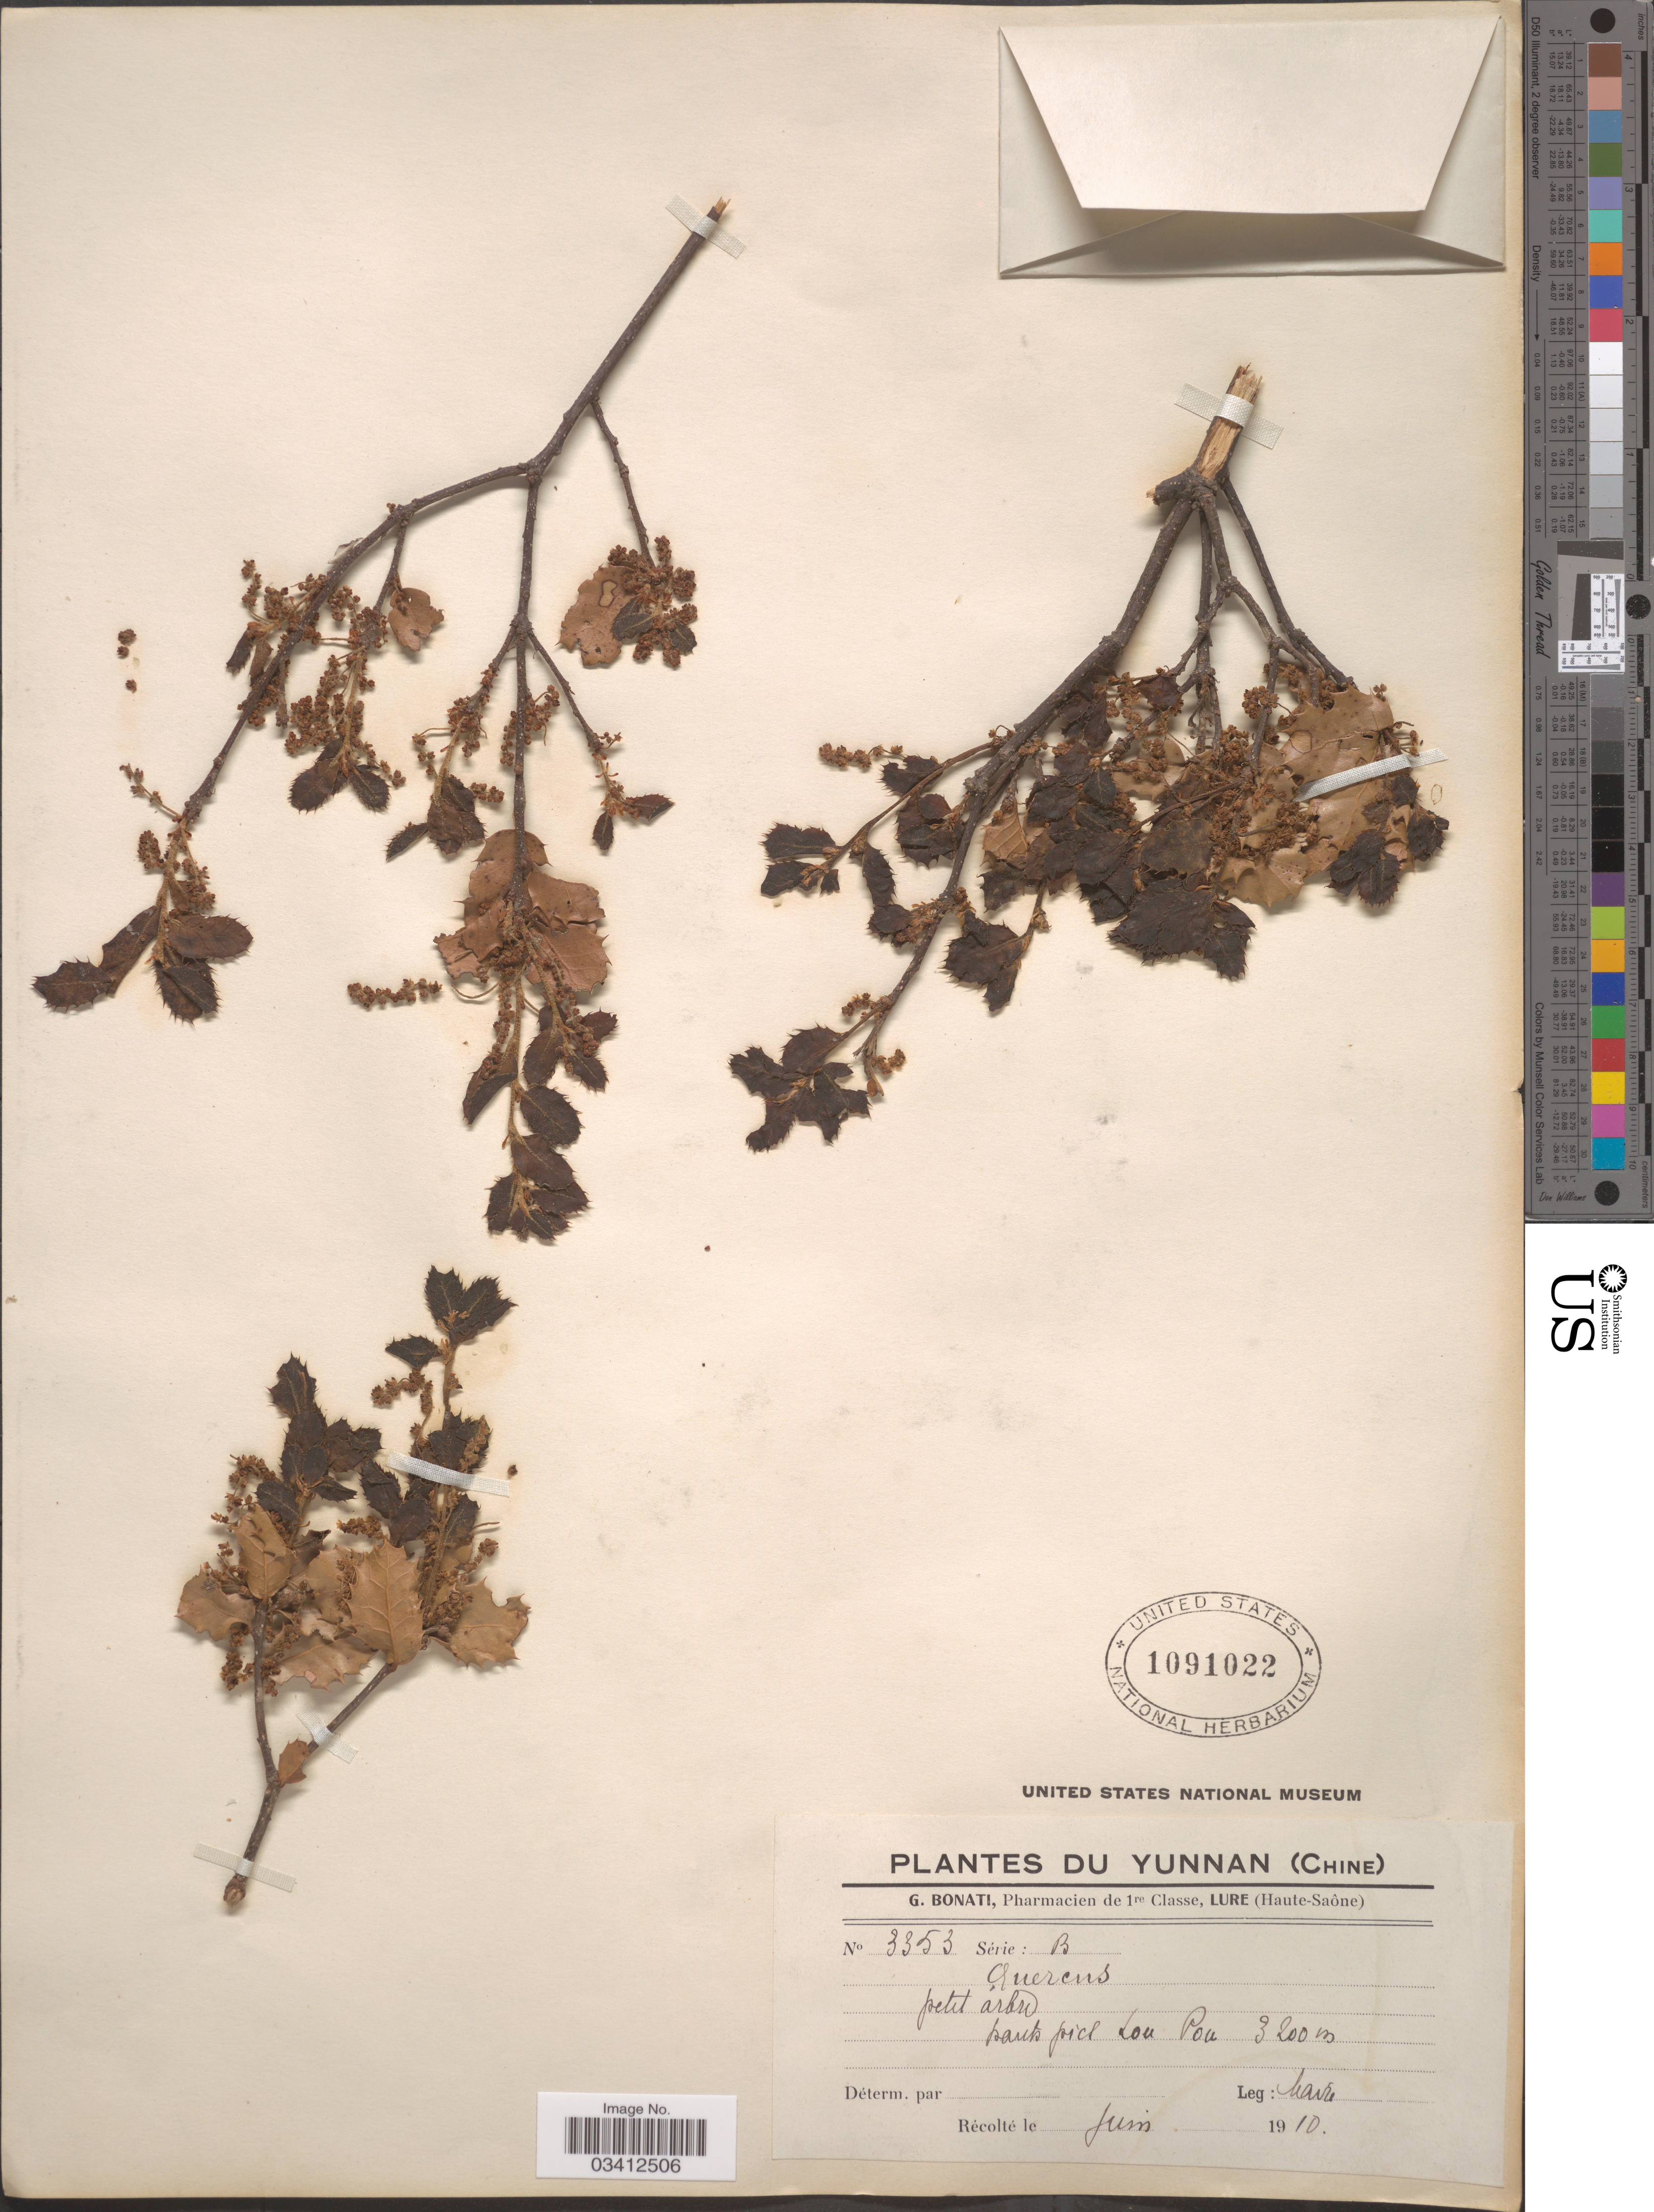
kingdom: Plantae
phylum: Tracheophyta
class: Magnoliopsida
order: Fagales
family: Fagaceae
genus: Quercus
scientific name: Quercus sp.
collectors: Maire, --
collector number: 3353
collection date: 1910-06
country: China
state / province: Yunnan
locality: Parets [interpreted] piel [interpreted] Lou Pou.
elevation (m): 3200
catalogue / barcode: US 1091022